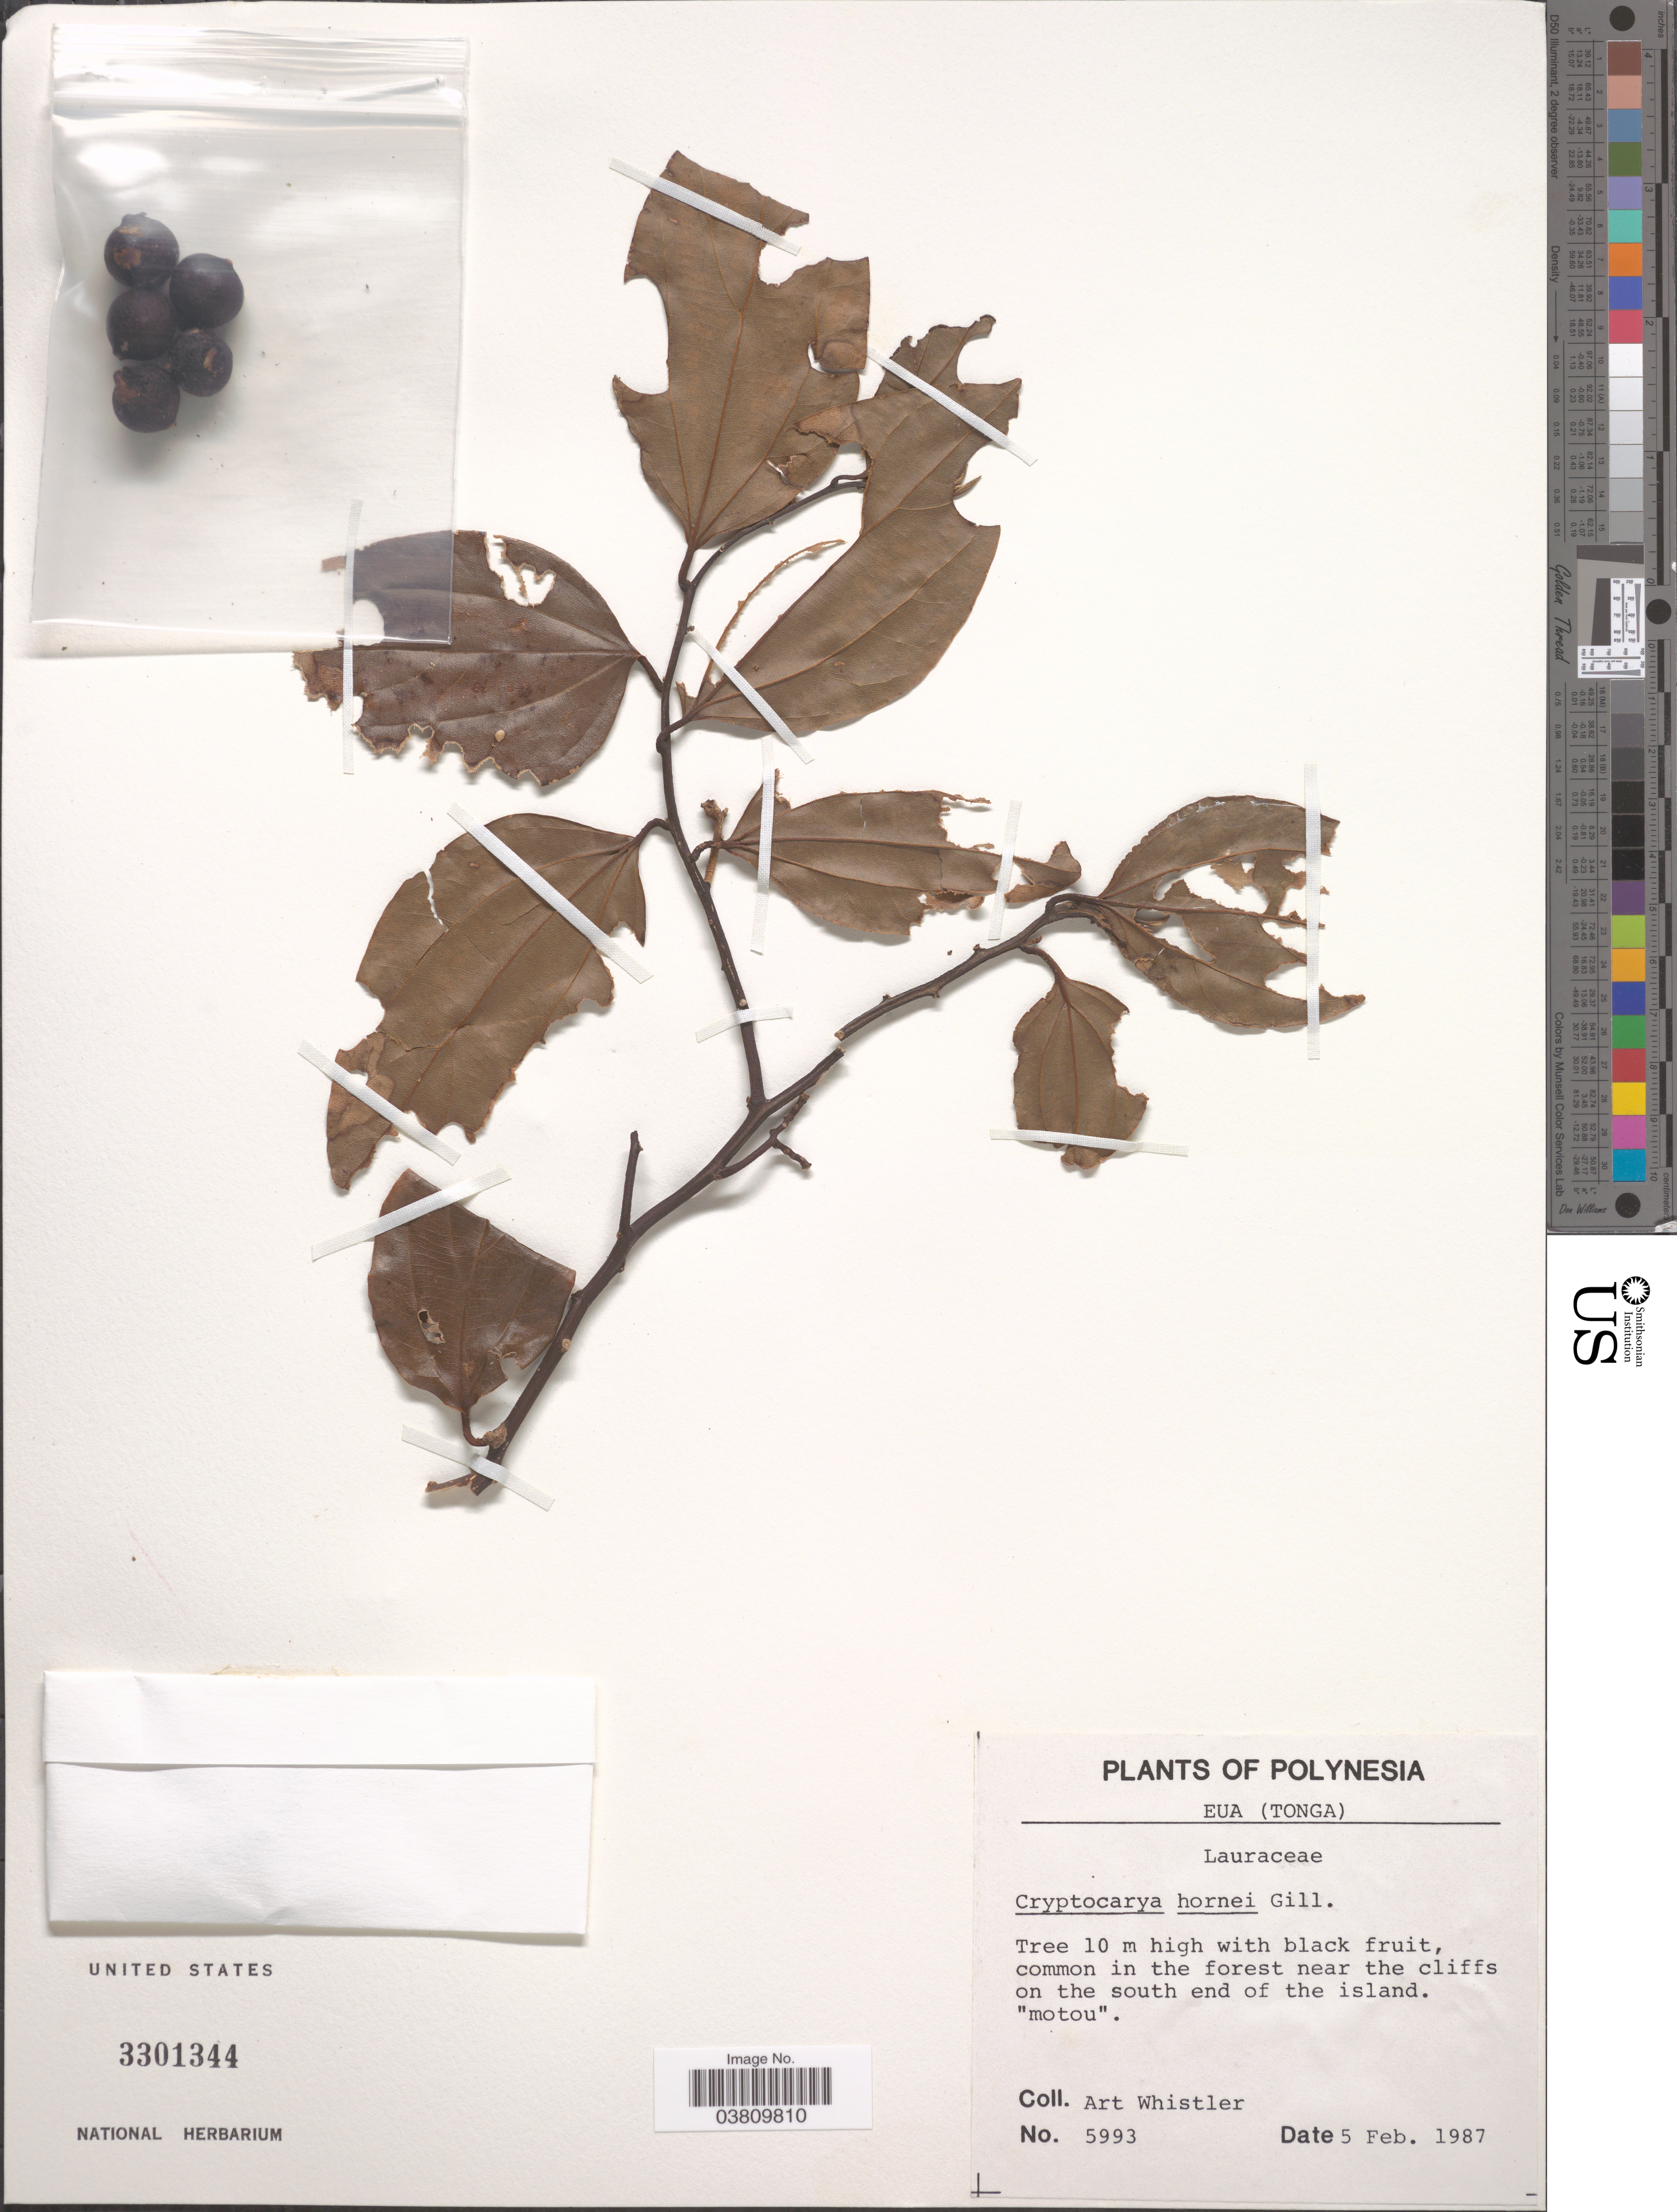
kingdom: Plantae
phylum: Tracheophyta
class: Magnoliopsida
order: Laurales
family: Lauraceae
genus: Cryptocarya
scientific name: Cryptocarya hornei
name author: Gillespie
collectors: A. Whistler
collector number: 5993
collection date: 1987-02-05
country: Tonga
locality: Polynesia. Eua. near the cliffs on the south end of the island.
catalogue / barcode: US 3301344